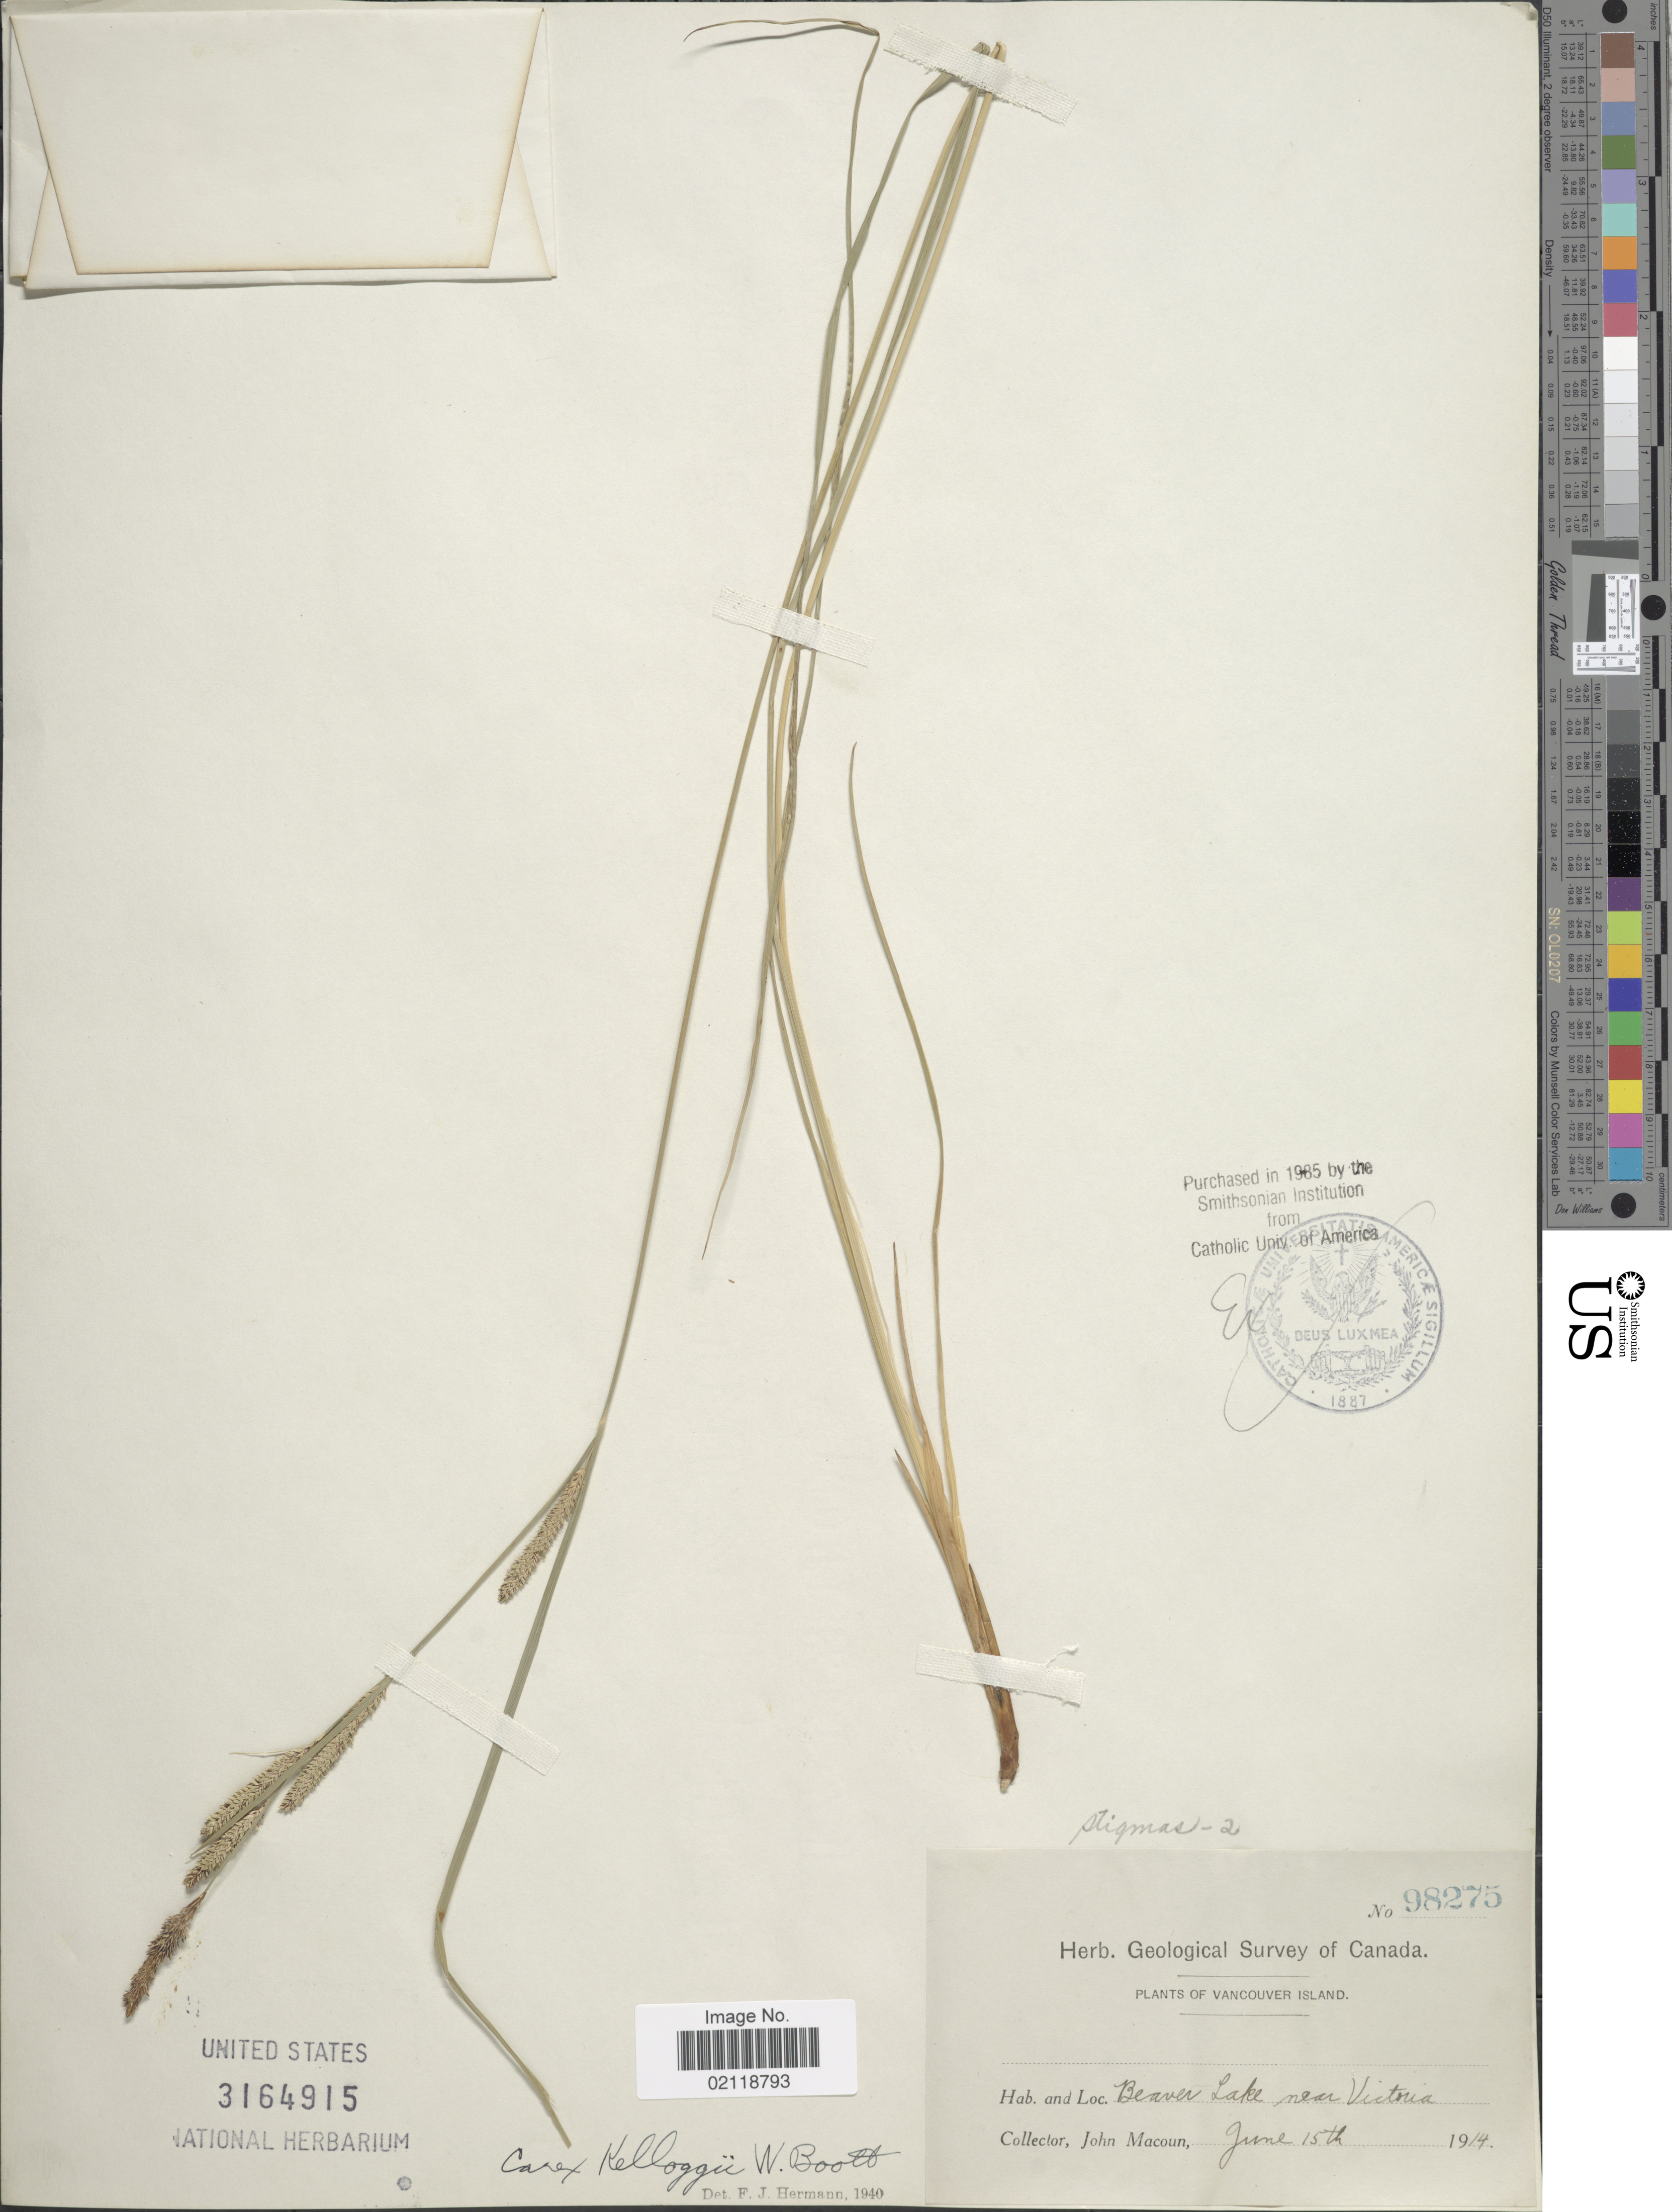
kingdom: Plantae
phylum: Tracheophyta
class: Liliopsida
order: Poales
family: Cyperaceae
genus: Carex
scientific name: Carex kelloggii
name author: W. Boott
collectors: J. Macoun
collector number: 98275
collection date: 1914-06-15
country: Canada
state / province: British Columbia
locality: Vancouver Island, Beaver Lake near Victoria.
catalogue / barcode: US 3164915